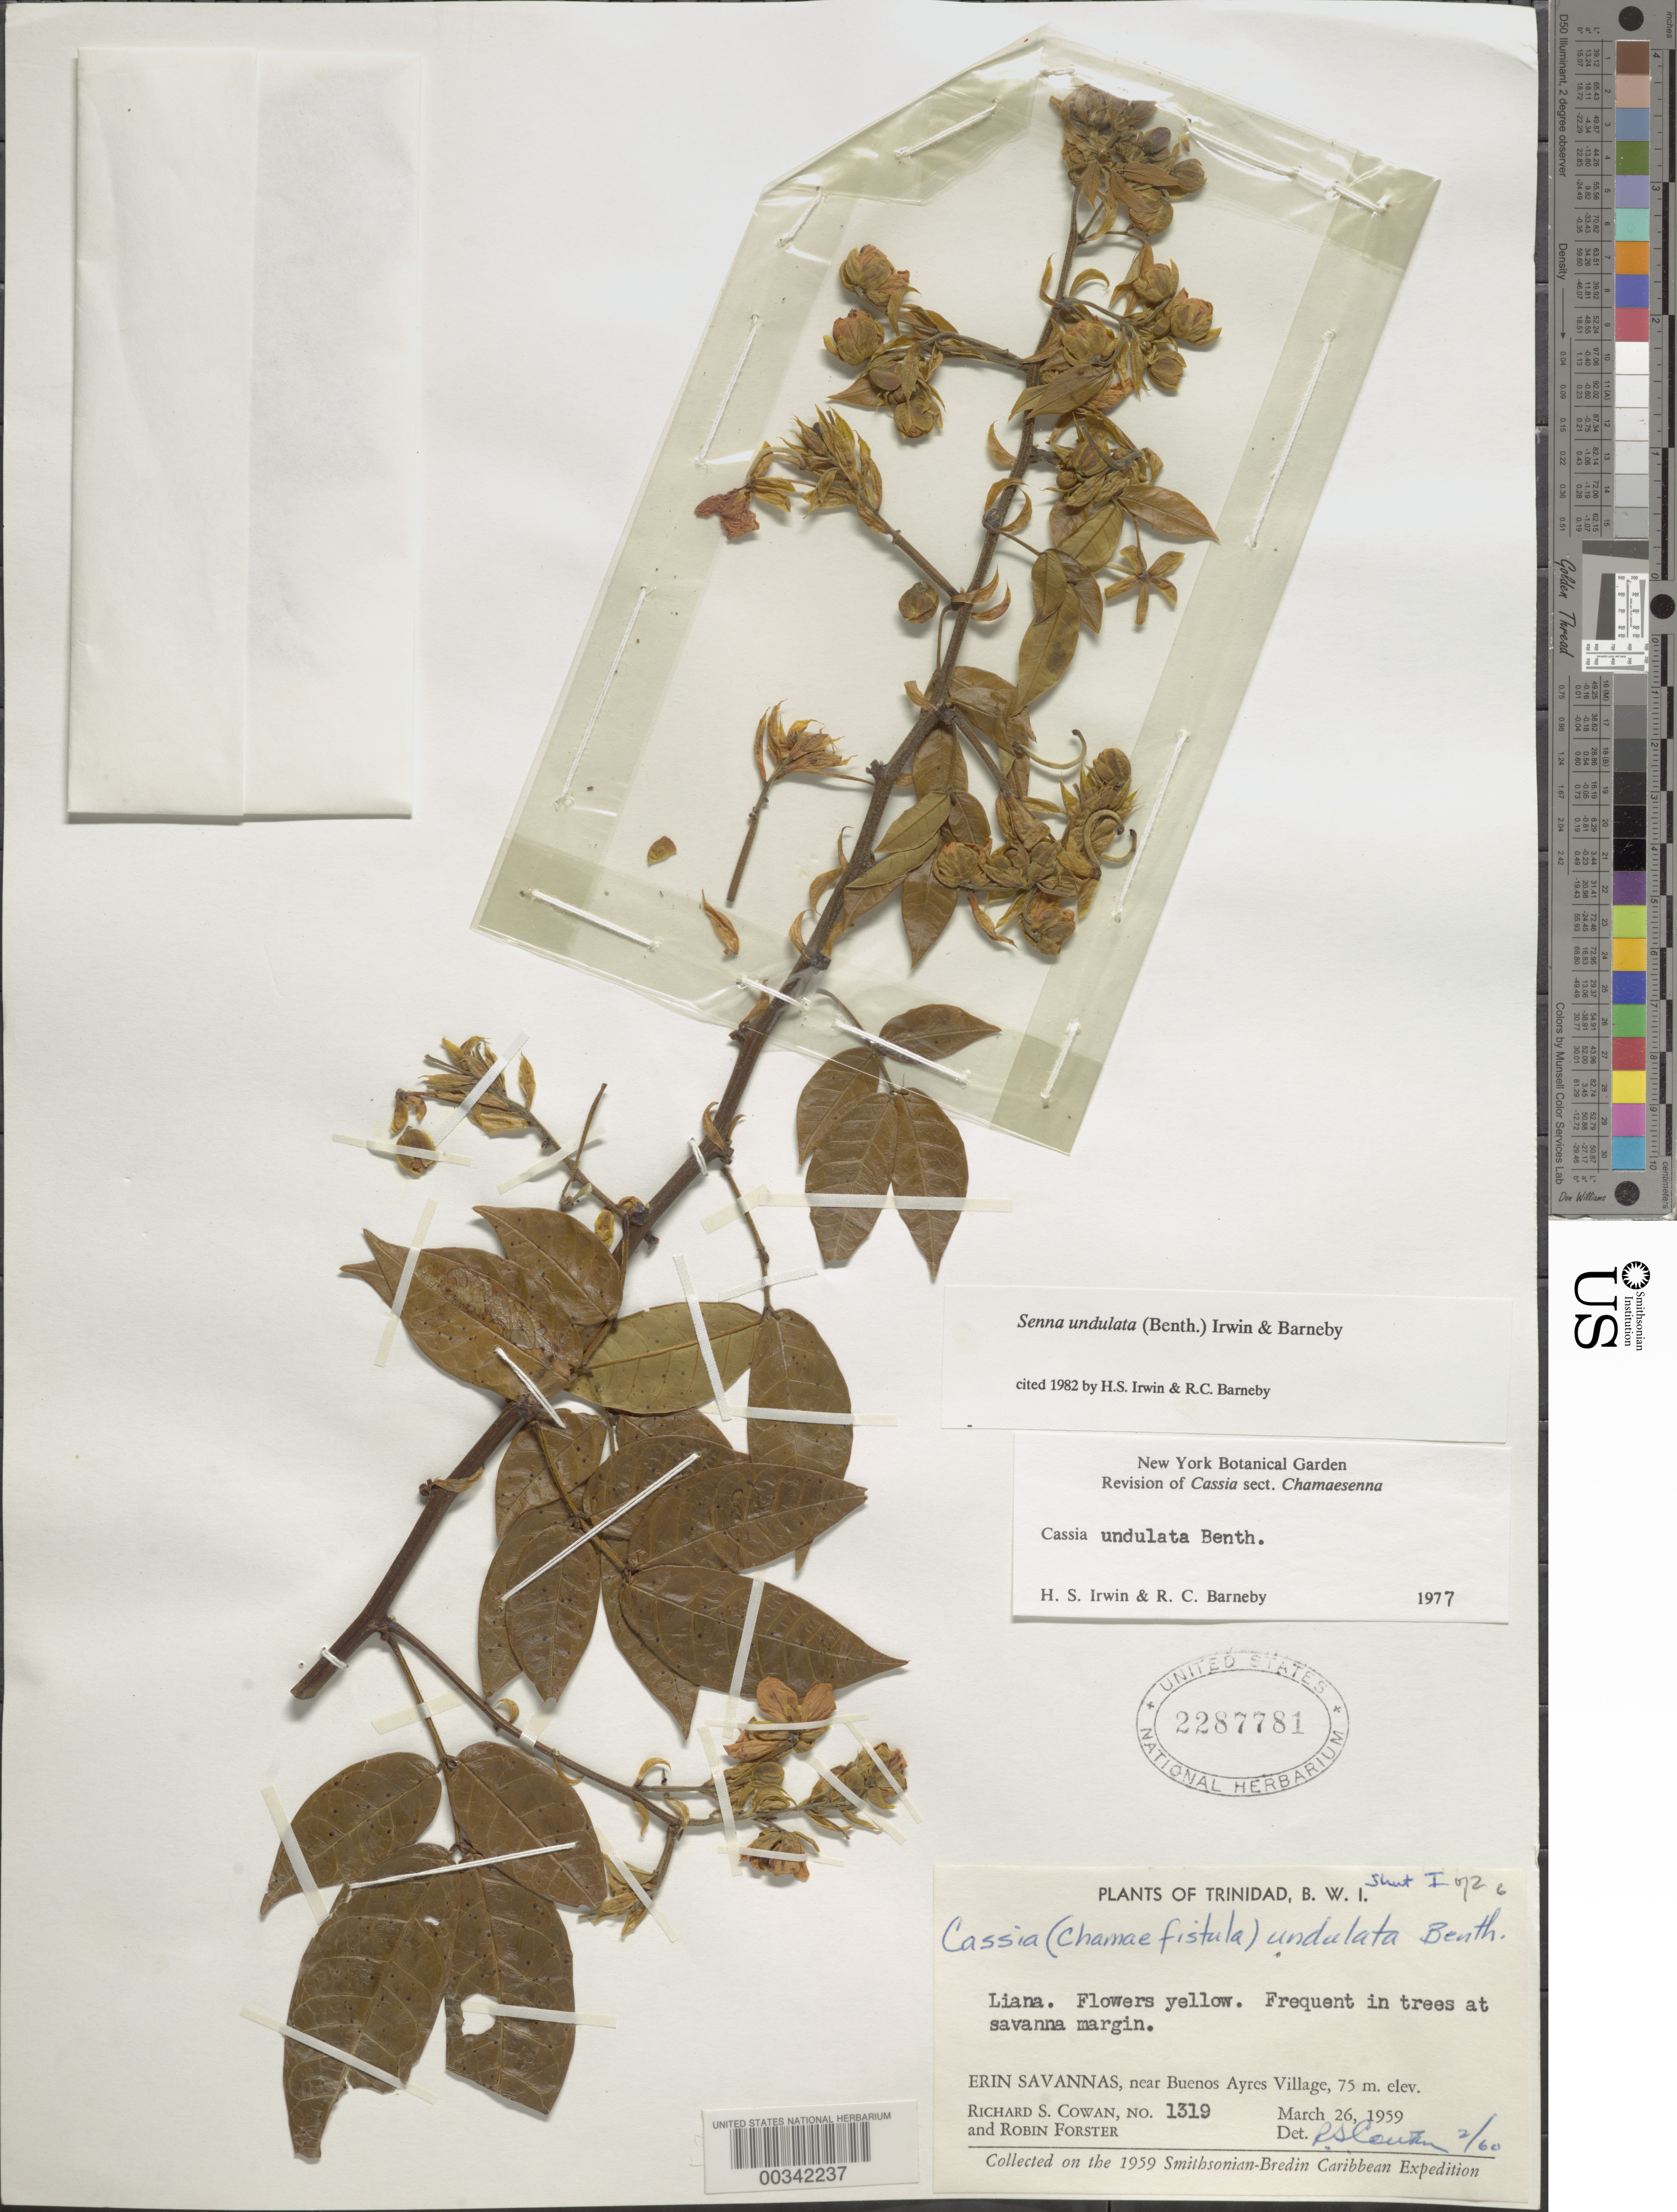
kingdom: Plantae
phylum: Tracheophyta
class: Magnoliopsida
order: Fabales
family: Fabaceae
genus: Senna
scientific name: Senna undulata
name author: (Benth.) H.S. Irwin & Barneby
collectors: R. S. Cowan & R. Forster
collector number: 1319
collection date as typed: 26 Mar 1959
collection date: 1959-03-26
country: Trinidad and Tobago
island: Trinidad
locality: Erin savannas, near buenos ayres village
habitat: In trees at savanna margin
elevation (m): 75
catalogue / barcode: US 2287781